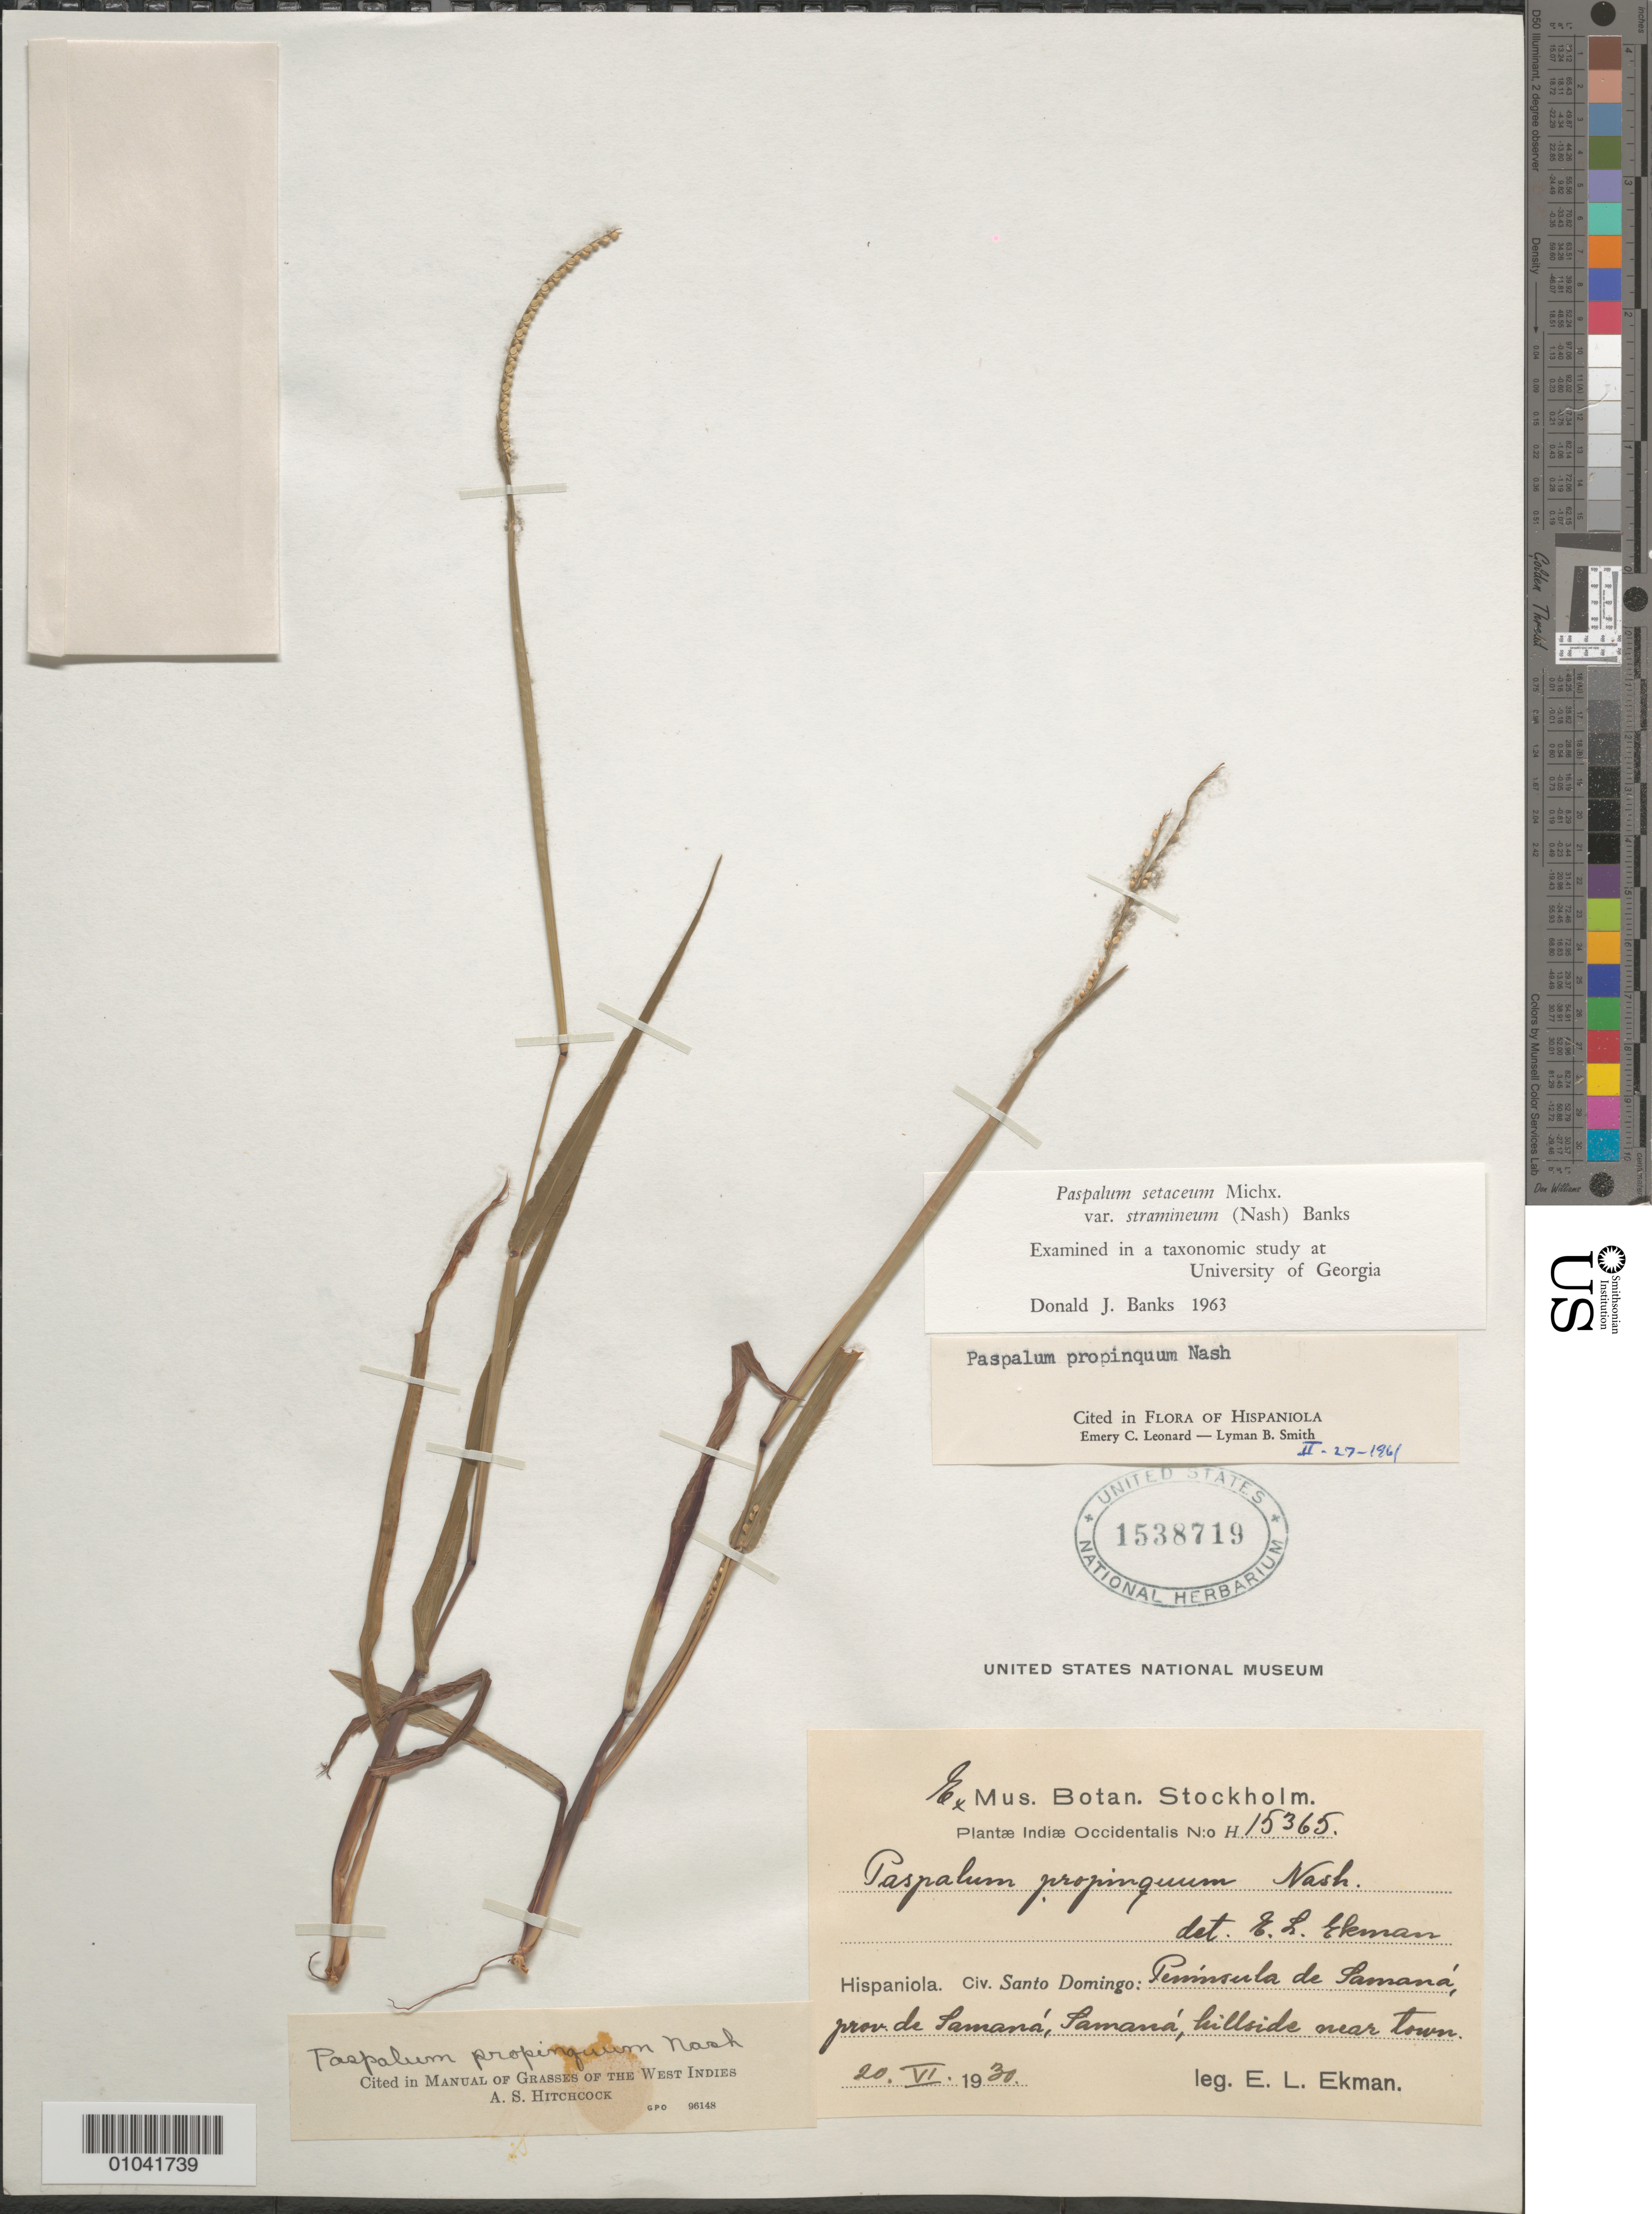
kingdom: Plantae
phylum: Tracheophyta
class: Liliopsida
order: Poales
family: Poaceae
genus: Paspalum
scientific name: Paspalum setaceum var. stramineum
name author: (Nash) D.J. Banks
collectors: E. L. Ekman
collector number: H 15365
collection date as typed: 20 Jun 1930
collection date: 1930-06-20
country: Dominican Republic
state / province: Samaná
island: Hispaniola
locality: Peninsula de Samana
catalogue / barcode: US 1538719